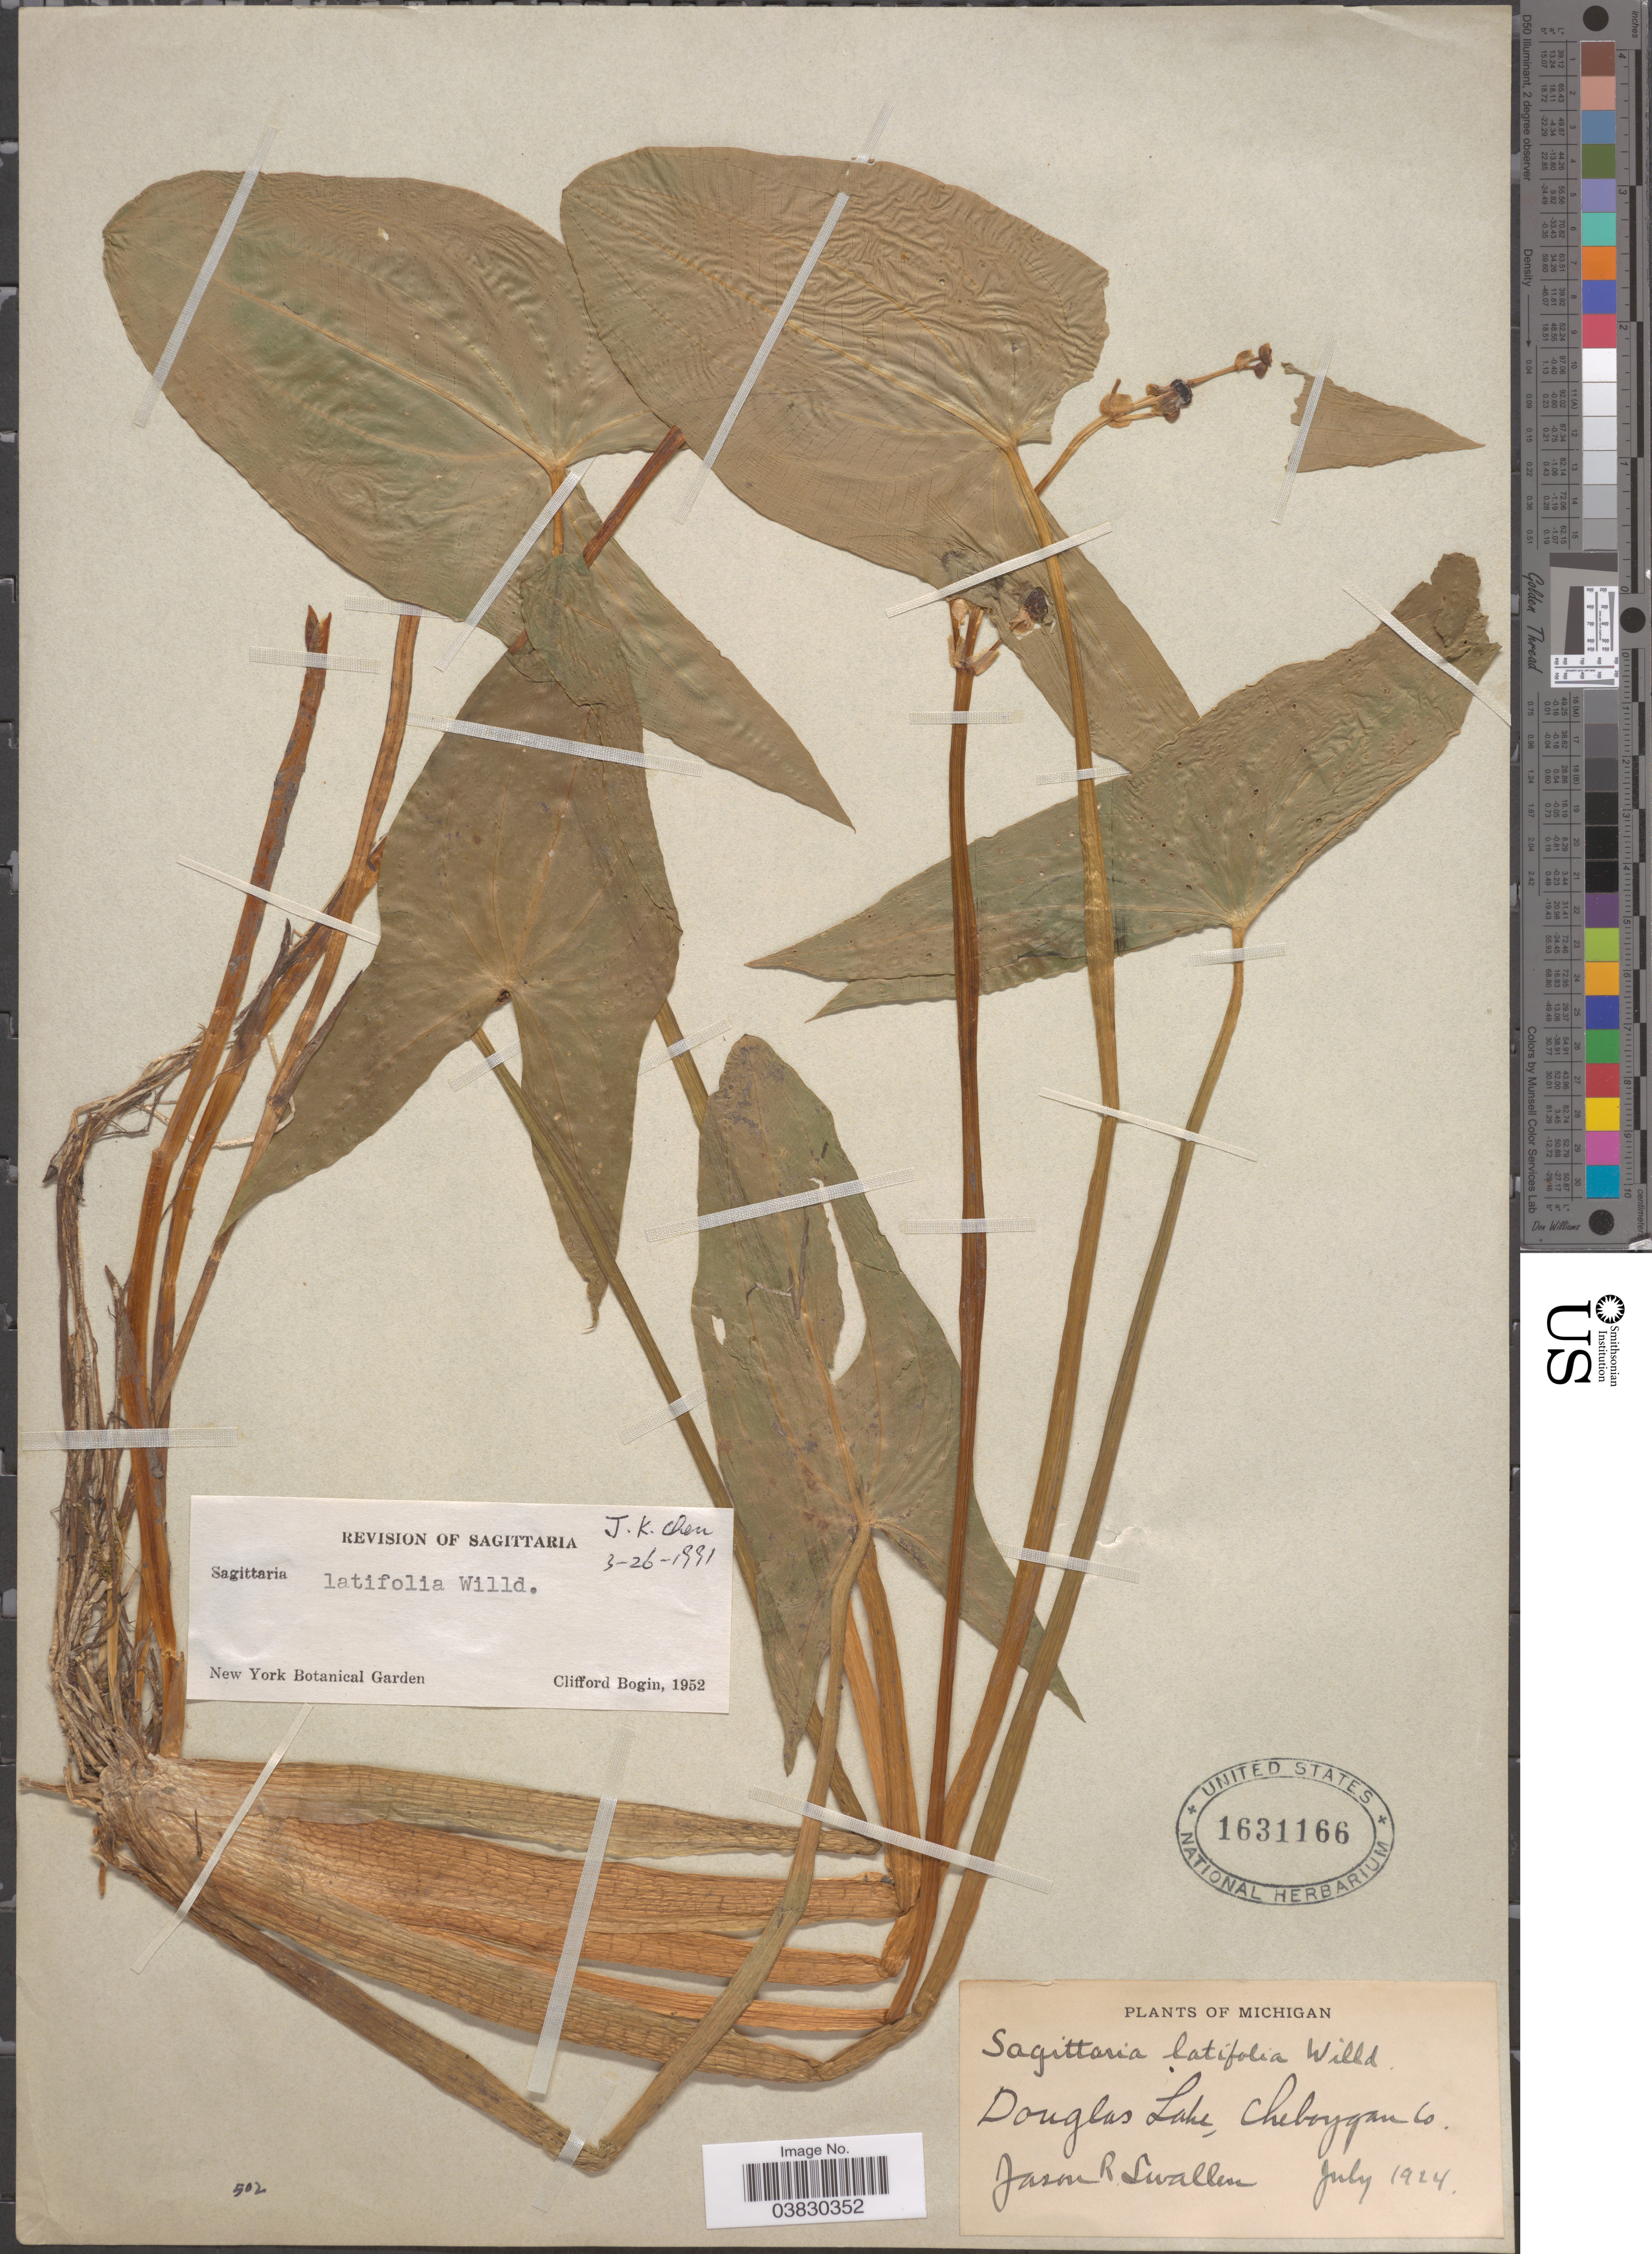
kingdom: Plantae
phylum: Tracheophyta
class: Liliopsida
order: Alismatales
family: Alismataceae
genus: Sagittaria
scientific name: Sagittaria latifolia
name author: Willd.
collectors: J. R. Swallen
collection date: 1924-07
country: United States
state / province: Michigan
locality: Douglas Lake, Cheboygan Co.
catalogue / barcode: US 1631166